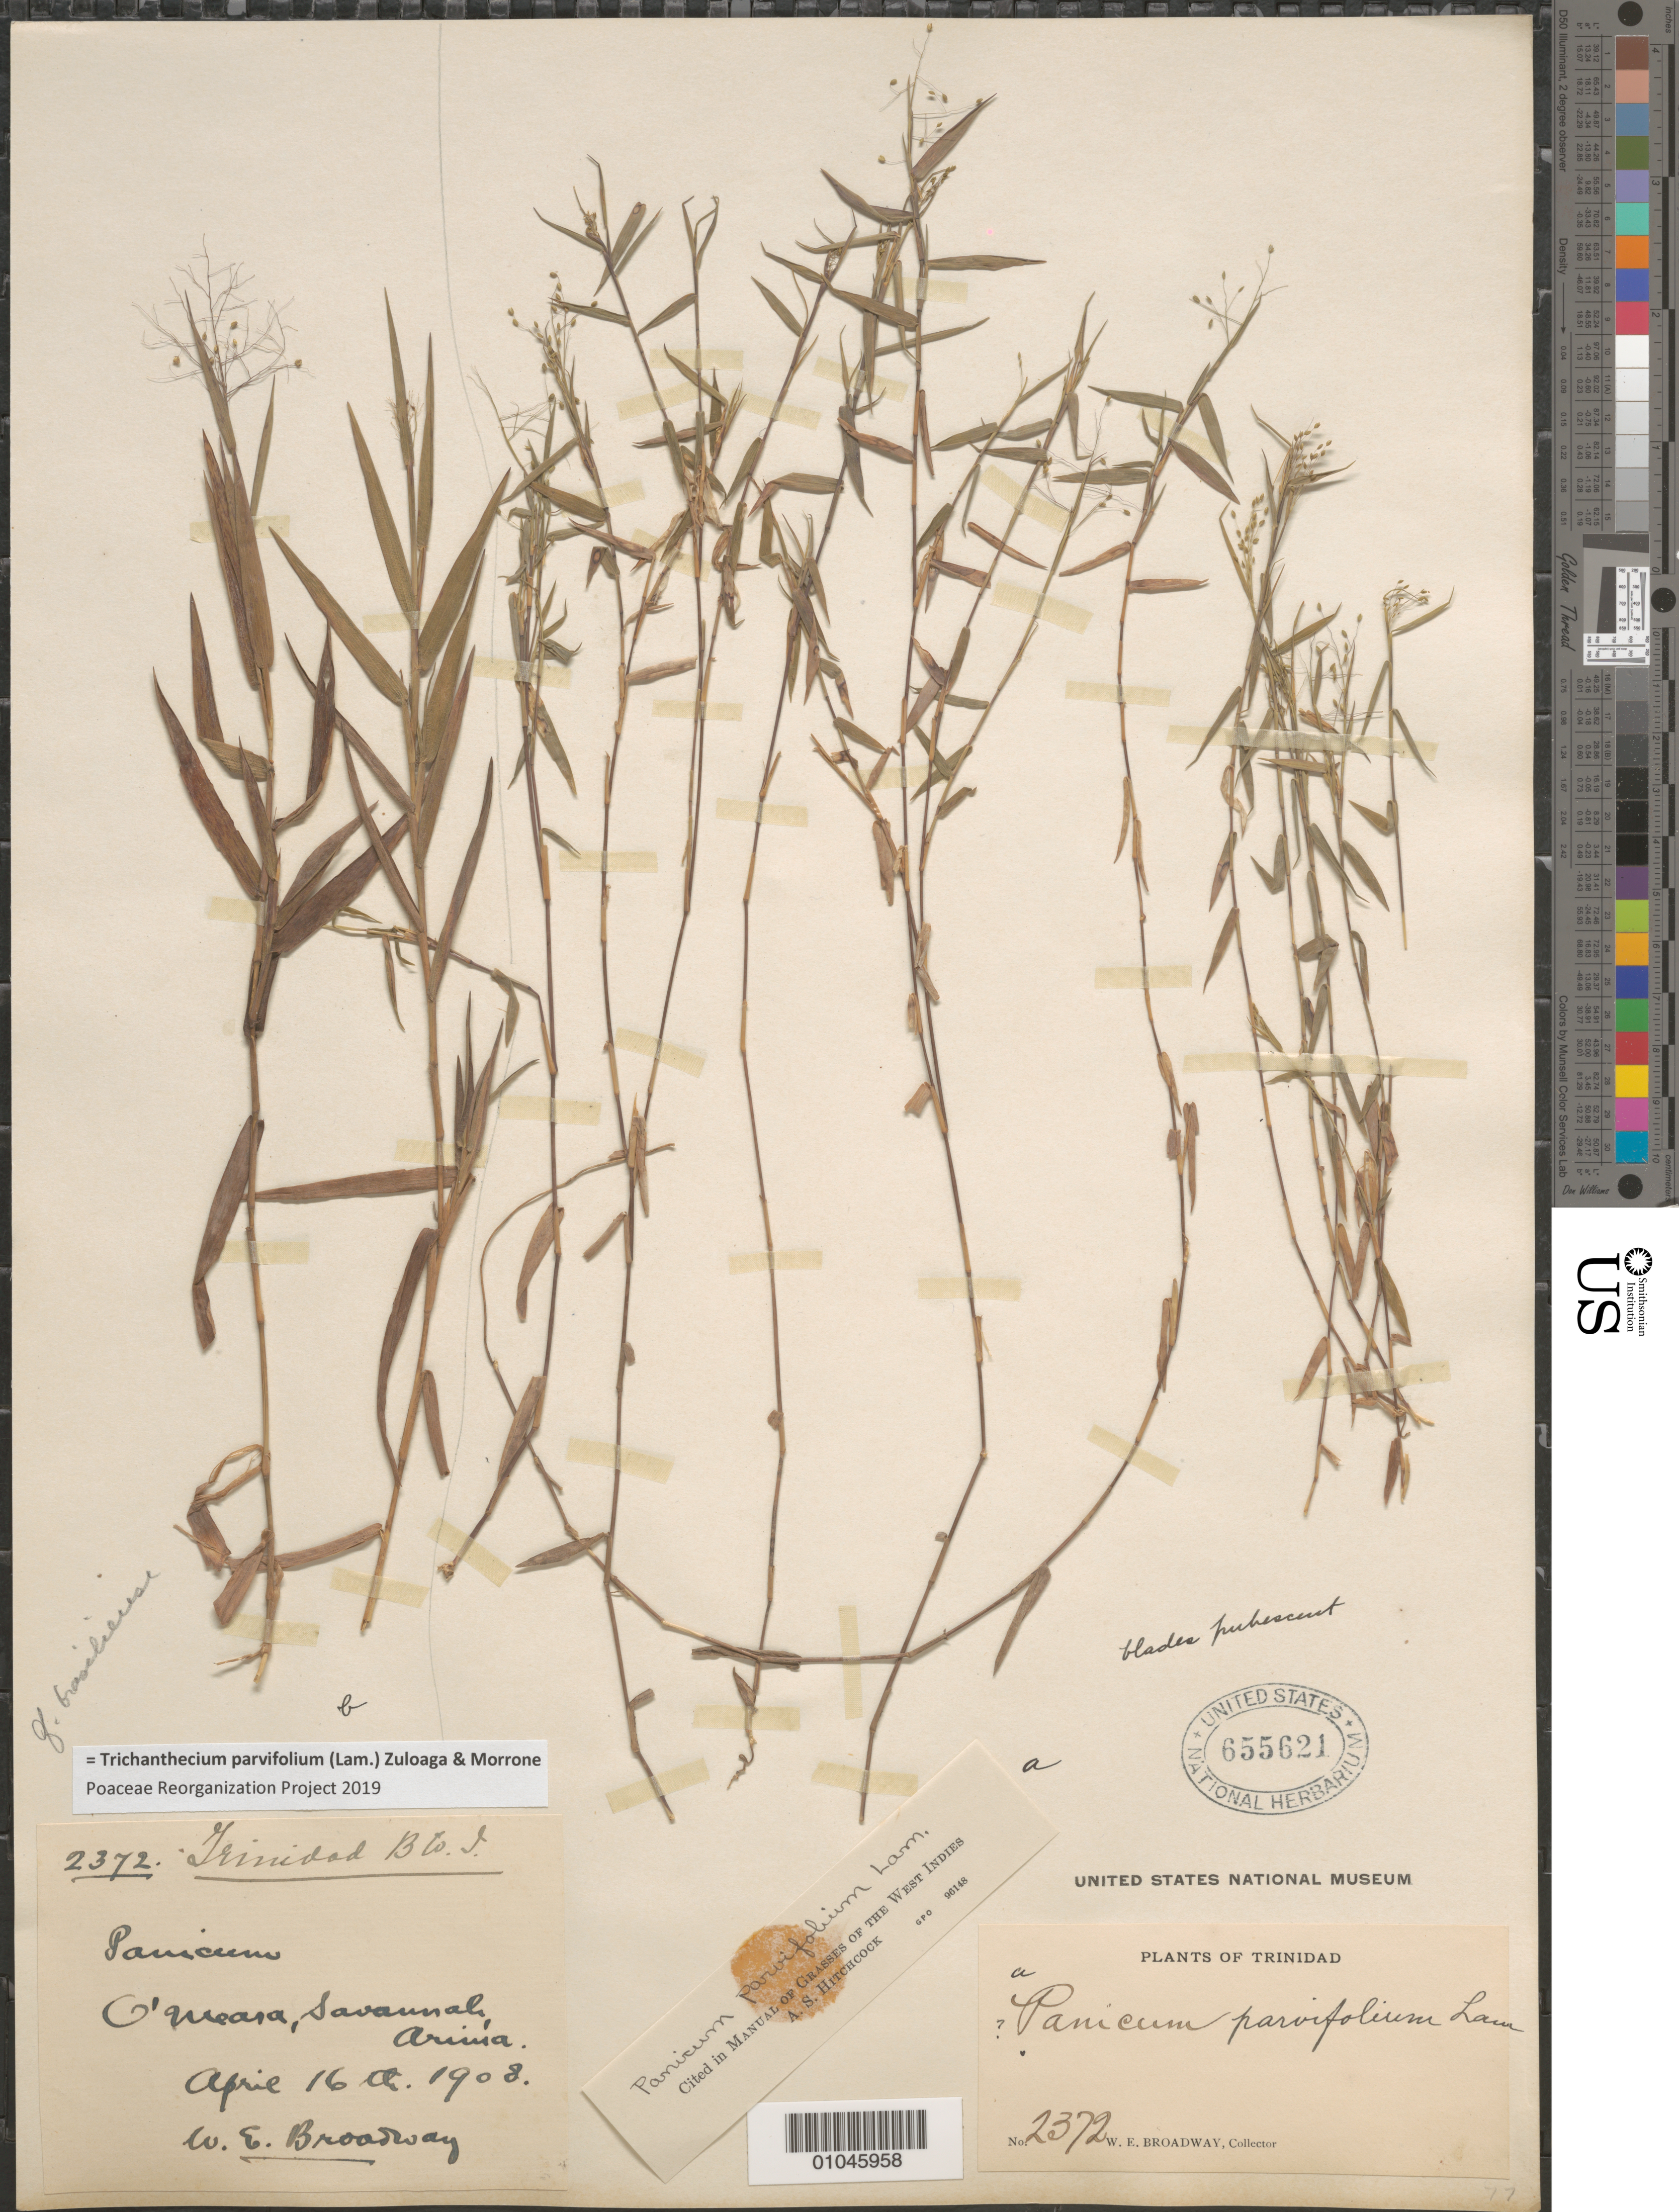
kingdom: Plantae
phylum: Tracheophyta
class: Liliopsida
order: Poales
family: Poaceae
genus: Panicum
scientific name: Panicum parvifolium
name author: Lam.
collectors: W. E. Broadway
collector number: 2372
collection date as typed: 16 Apr 1908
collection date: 1908-04-16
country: Trinidad and Tobago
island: Trinidad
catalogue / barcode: US 655621